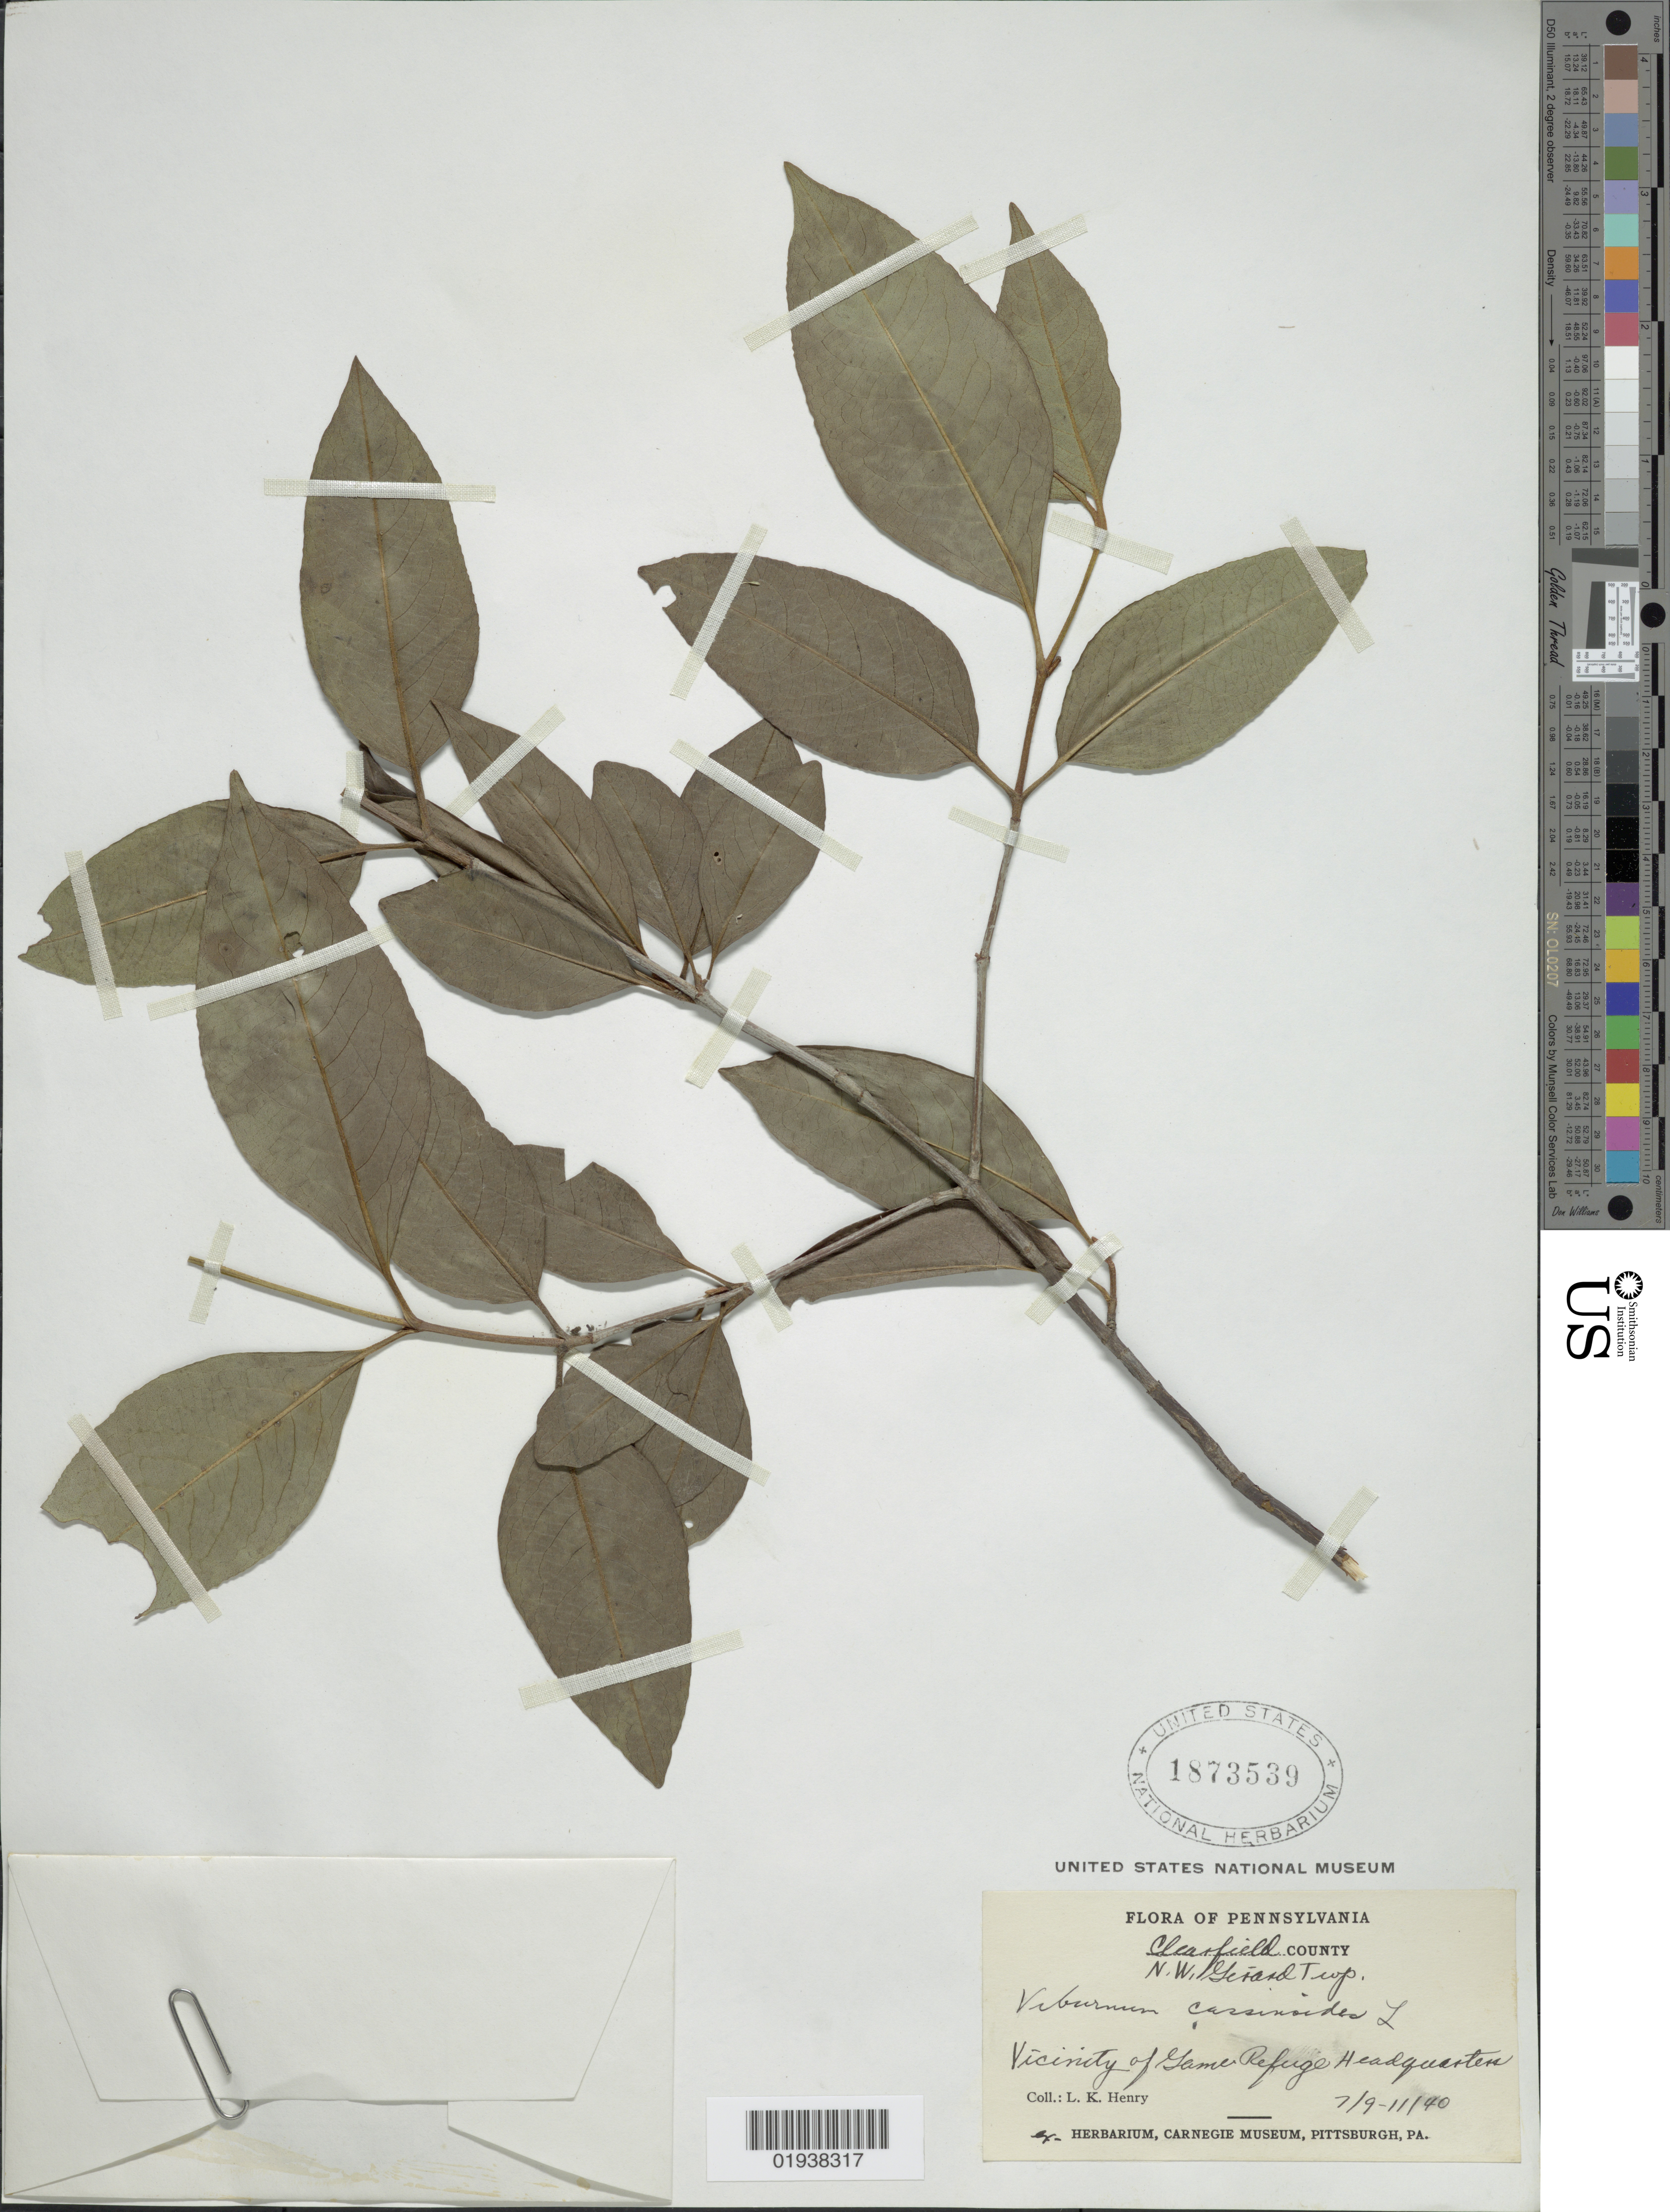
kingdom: Plantae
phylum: Tracheophyta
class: Magnoliopsida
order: Dipsacales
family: Viburnaceae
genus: Viburnum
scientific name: Viburnum cassinoides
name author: L.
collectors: L. K. Henry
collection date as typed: Transcribed d/m/y: 7/11/40 to 9/11/40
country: United States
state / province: Pennsylvania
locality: Clearfield County. N.W. Girard Twp. Vicinity of Game Refuge Headquarters.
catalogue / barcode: US 1873539